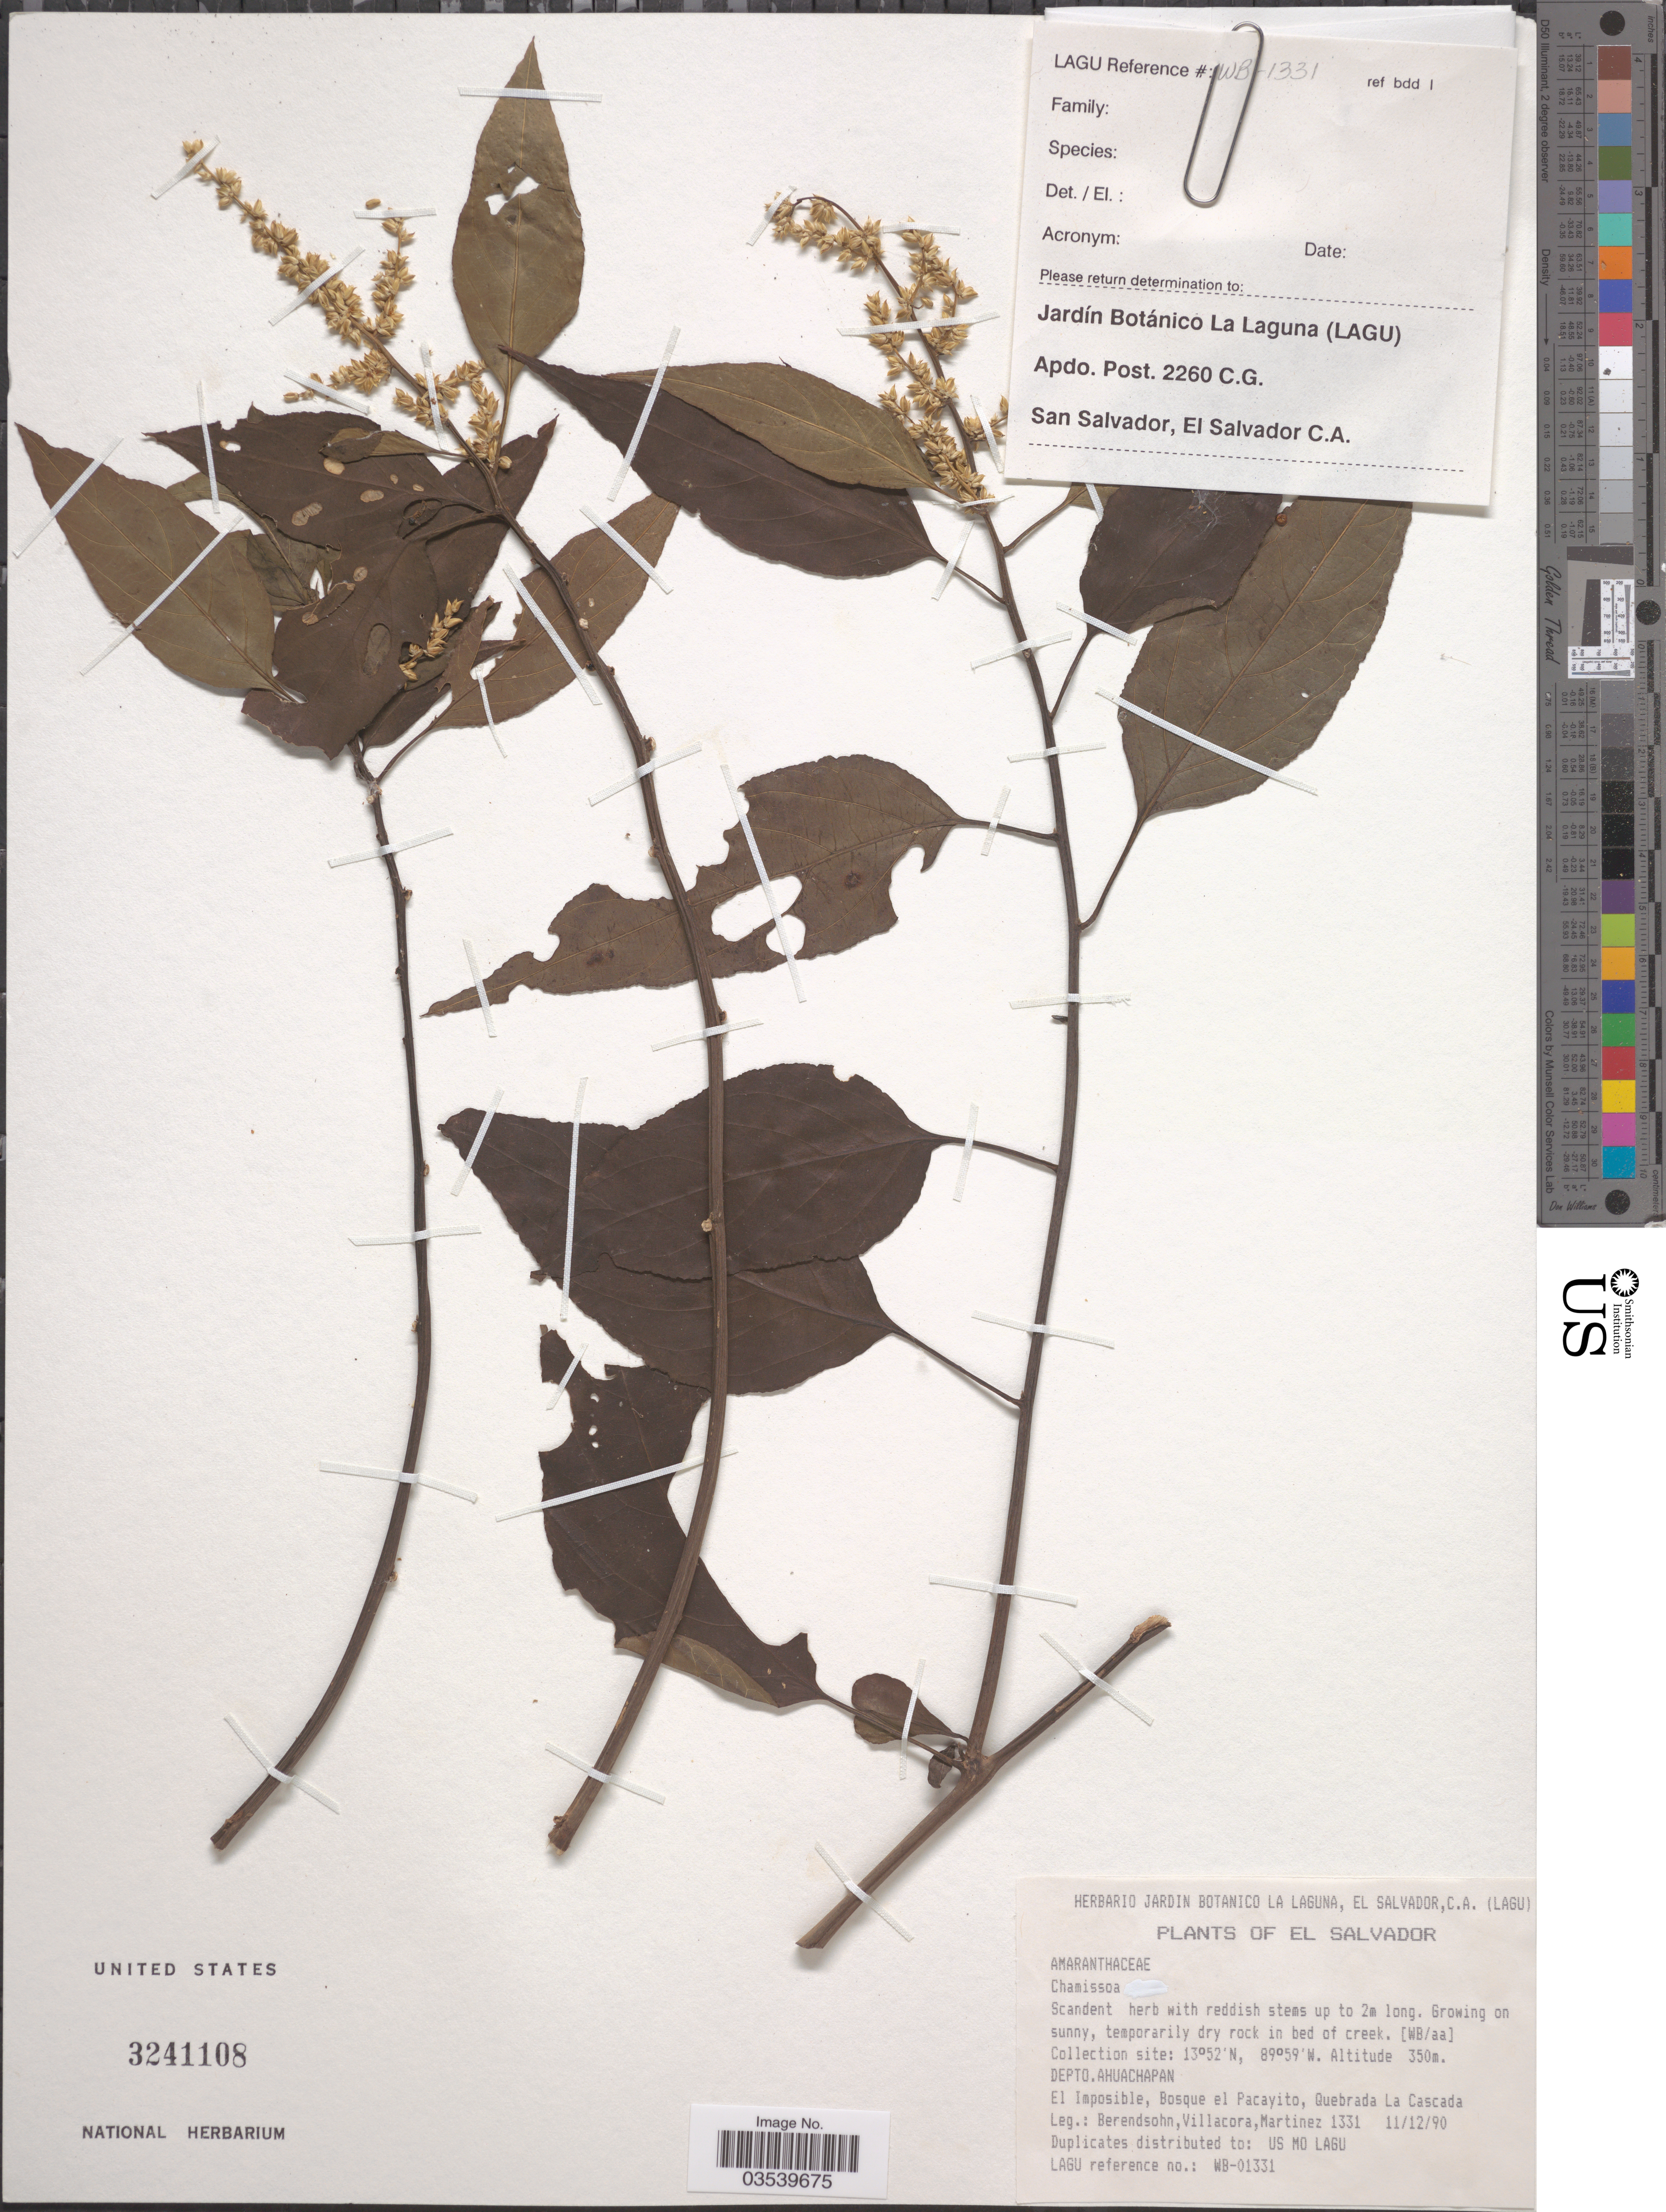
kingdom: Plantae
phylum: Tracheophyta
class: Magnoliopsida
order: Caryophyllales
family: Amaranthaceae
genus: Chamissoa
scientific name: Chamissoa sp.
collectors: -. Berendsohn, Villacora & -. Martinez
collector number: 1331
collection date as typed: Transcribed d/m/y: 11/12/90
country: El Salvador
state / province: Ahuachapan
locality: Depto. Ahuachapan. El Imposible, Bosque el Pacayito, Quebrada La Cascada.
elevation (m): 350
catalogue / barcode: US 3241108